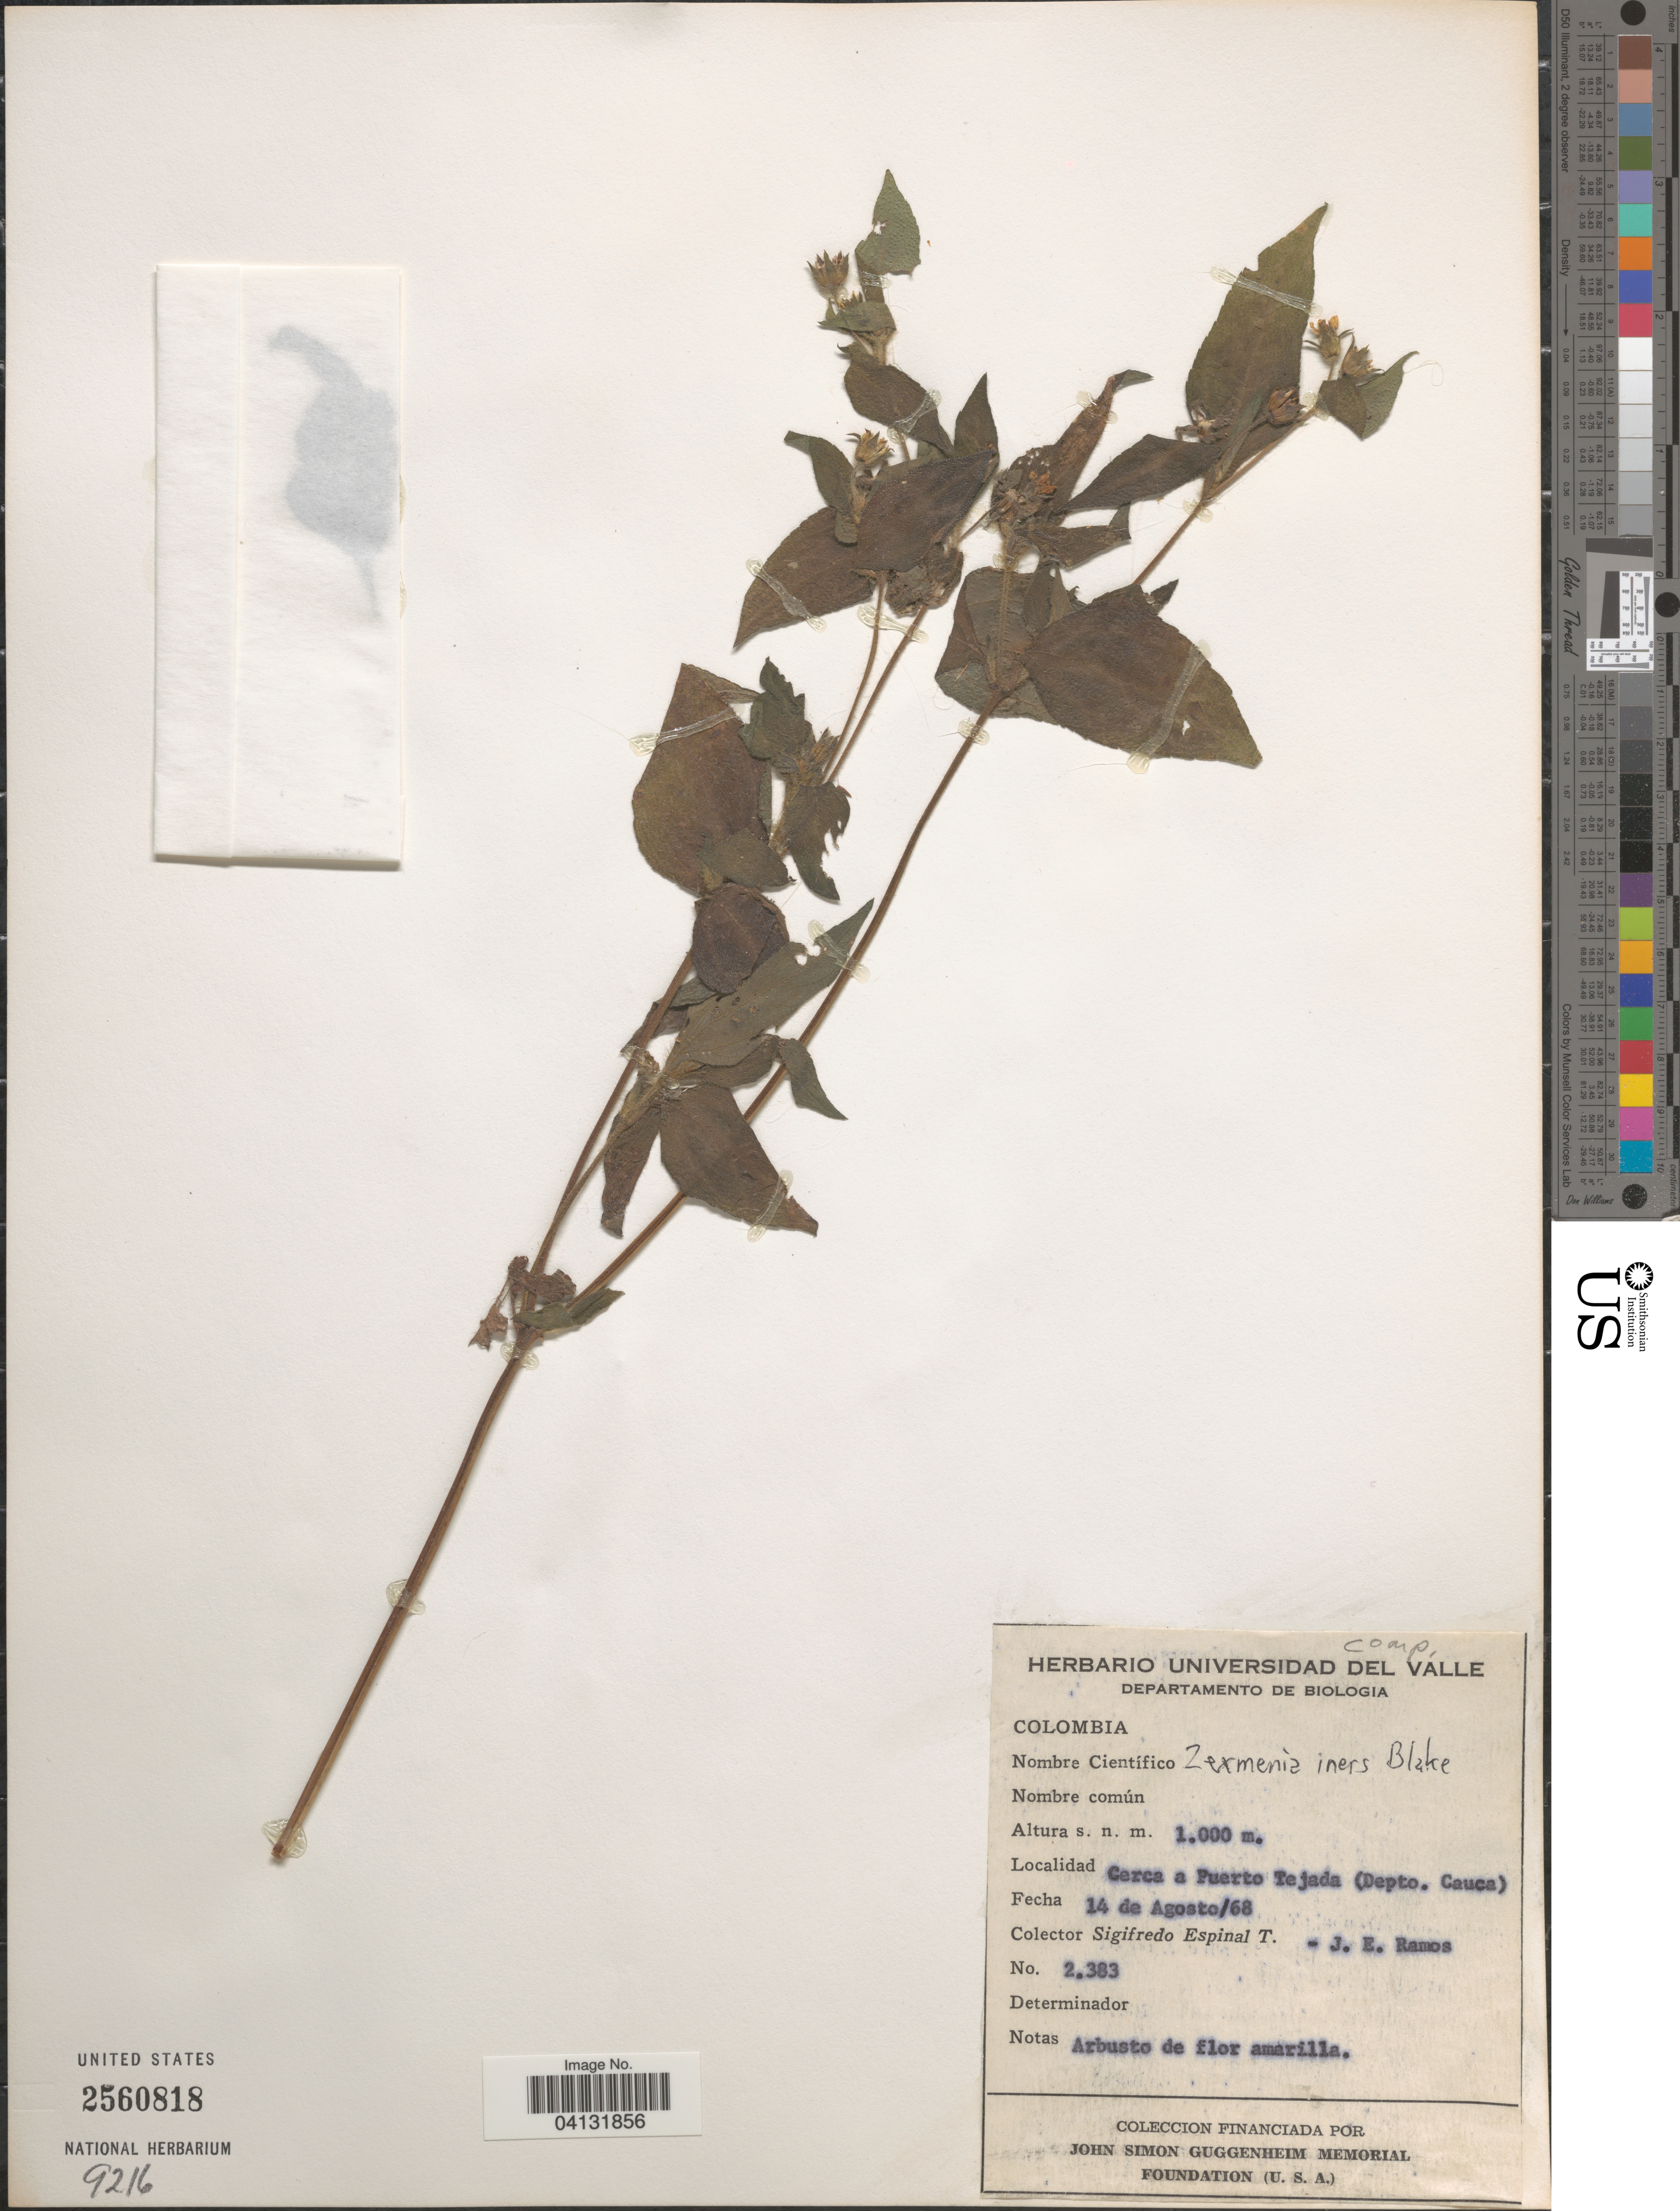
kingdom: Plantae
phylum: Tracheophyta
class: Magnoliopsida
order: Asterales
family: Asteraceae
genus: Zexmenia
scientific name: Zexmenia iners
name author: S.F. Blake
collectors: S. Espinal T. & J. E. Ramos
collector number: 2383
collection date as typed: Transcribed d/m/y: 14/8/68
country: Colombia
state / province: Cauca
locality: Cerca a Puerto Tejada (Depto. Cauca).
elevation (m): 1000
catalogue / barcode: US 2560818